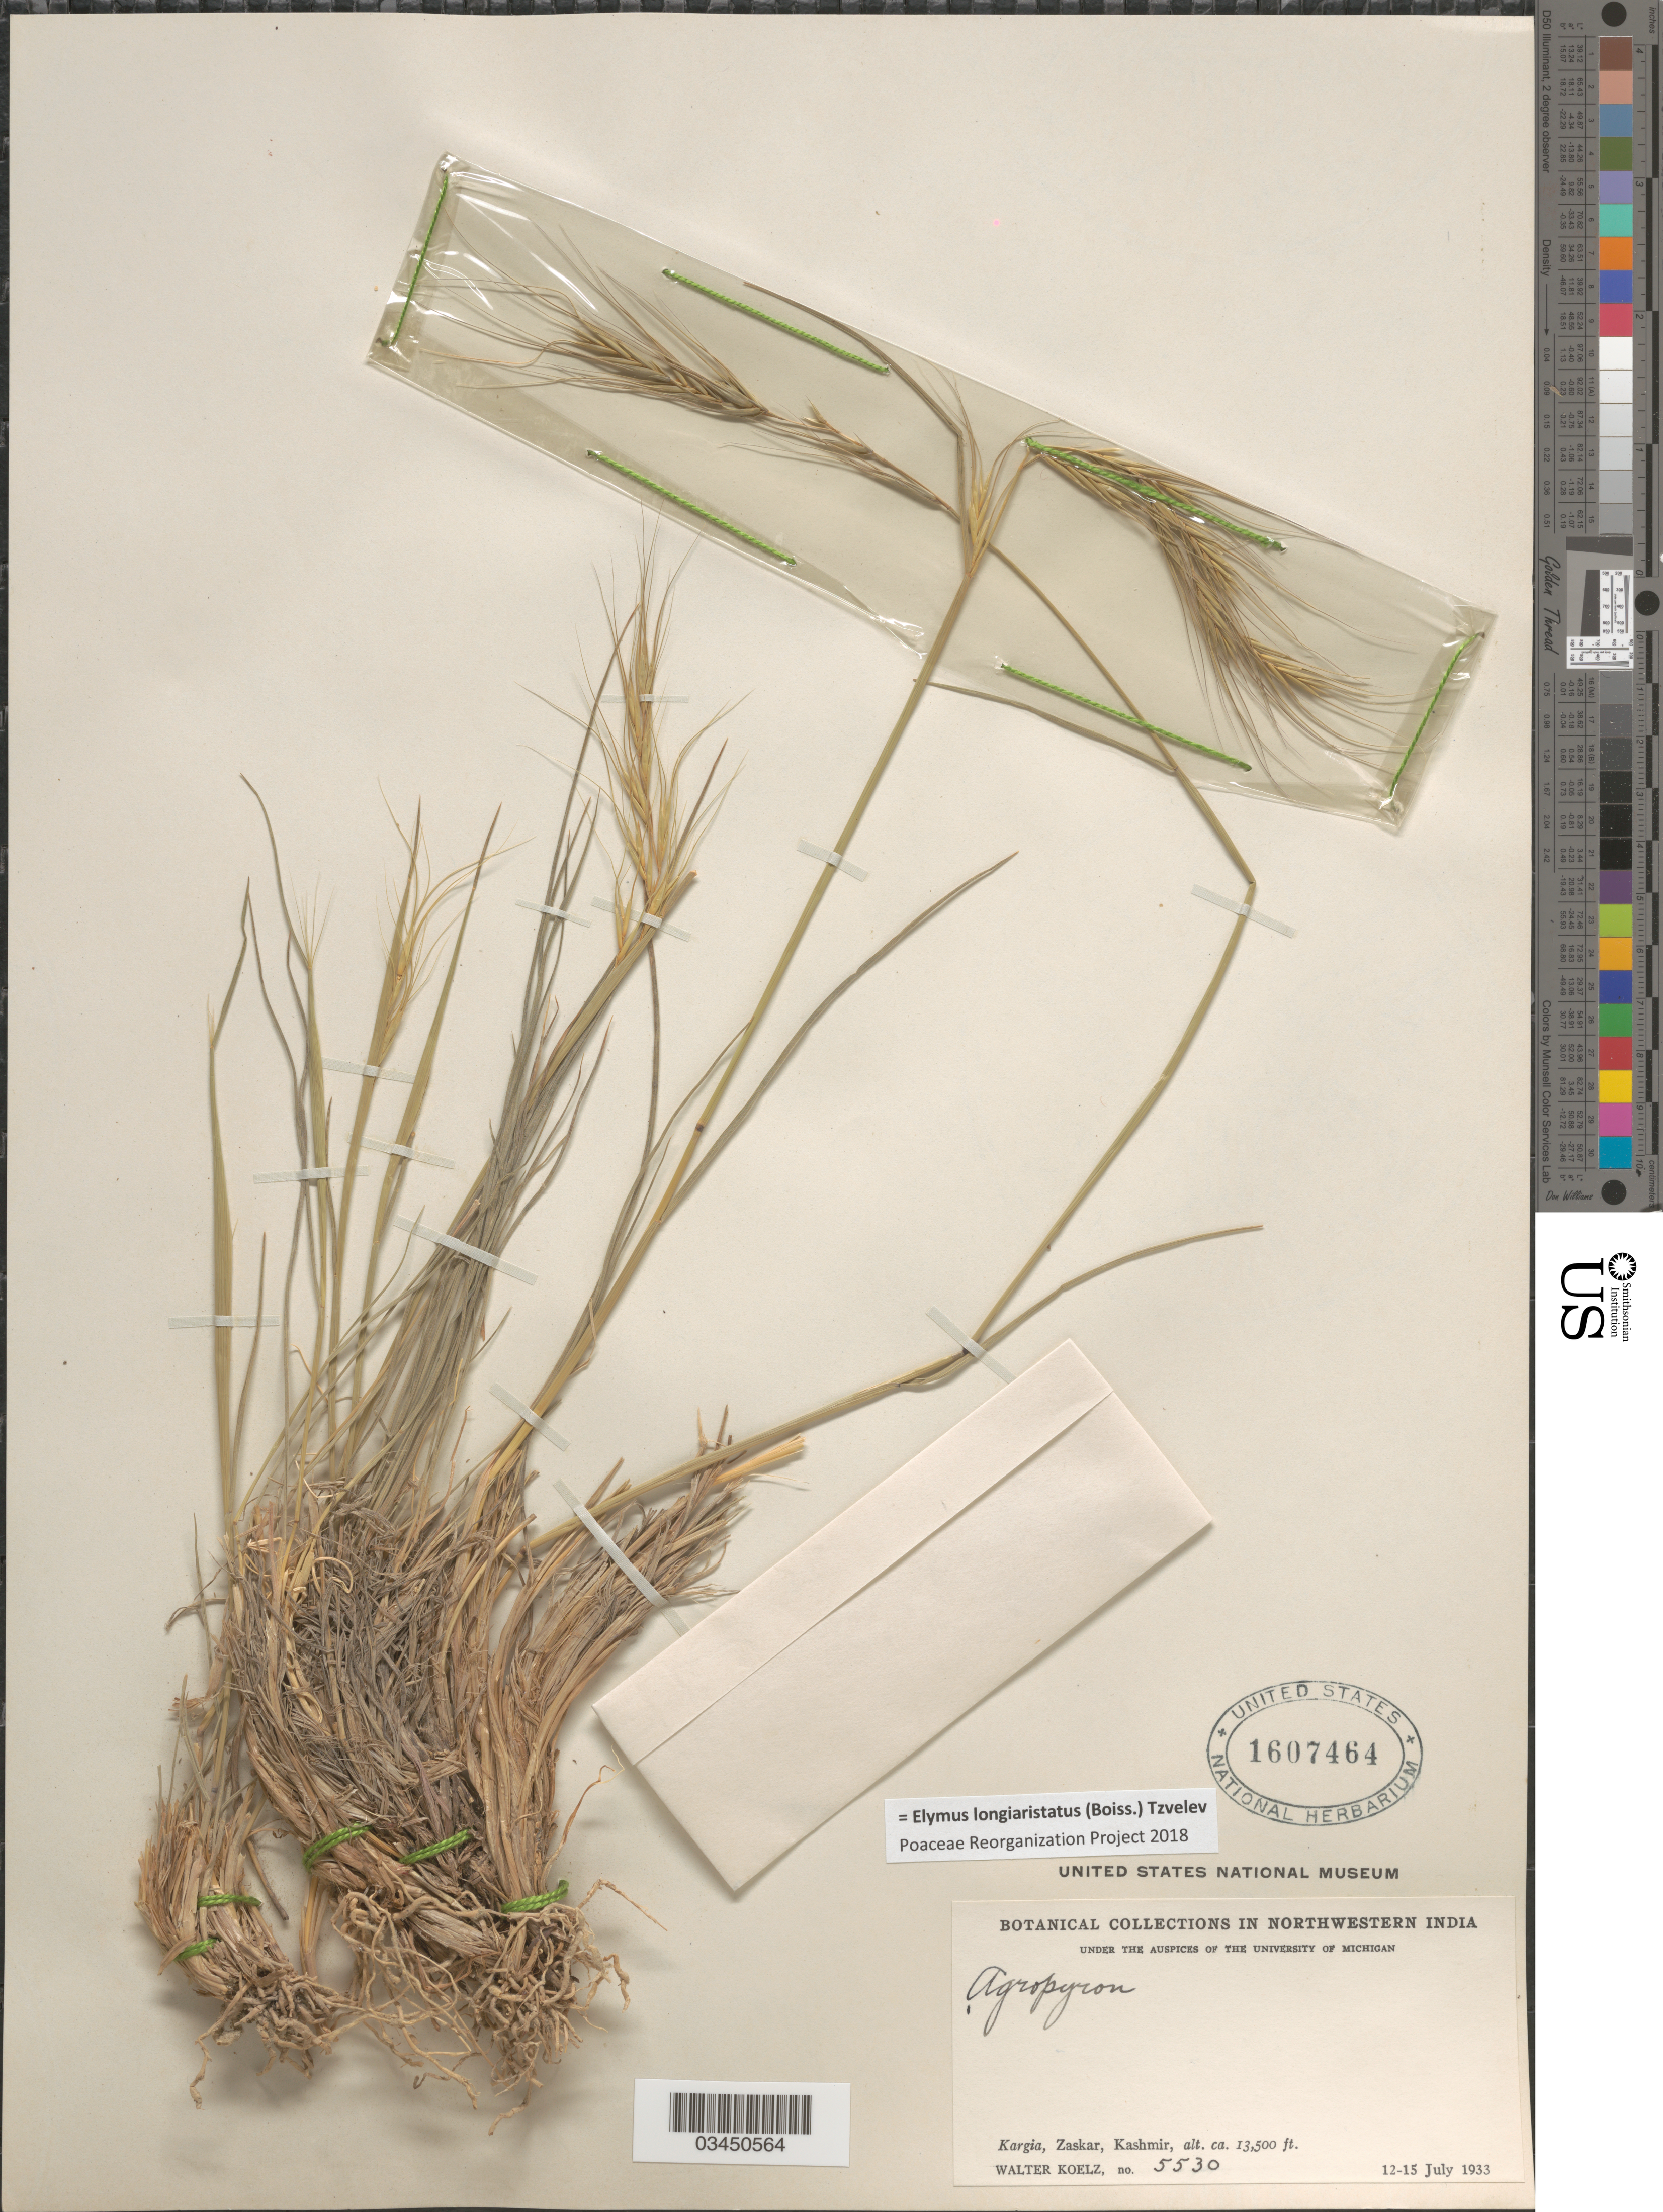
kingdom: Plantae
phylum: Tracheophyta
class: Liliopsida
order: Poales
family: Poaceae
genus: Elymus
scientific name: Elymus longiaristatus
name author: (Boiss.) Tzvelev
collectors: W. N. Koelz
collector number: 5530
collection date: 1933-07-12/1933-07-15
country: India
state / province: Jammu and Kashmir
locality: Northwestern India. Kargia, Zaskar, Kashmir.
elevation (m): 4115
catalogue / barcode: US 1607464